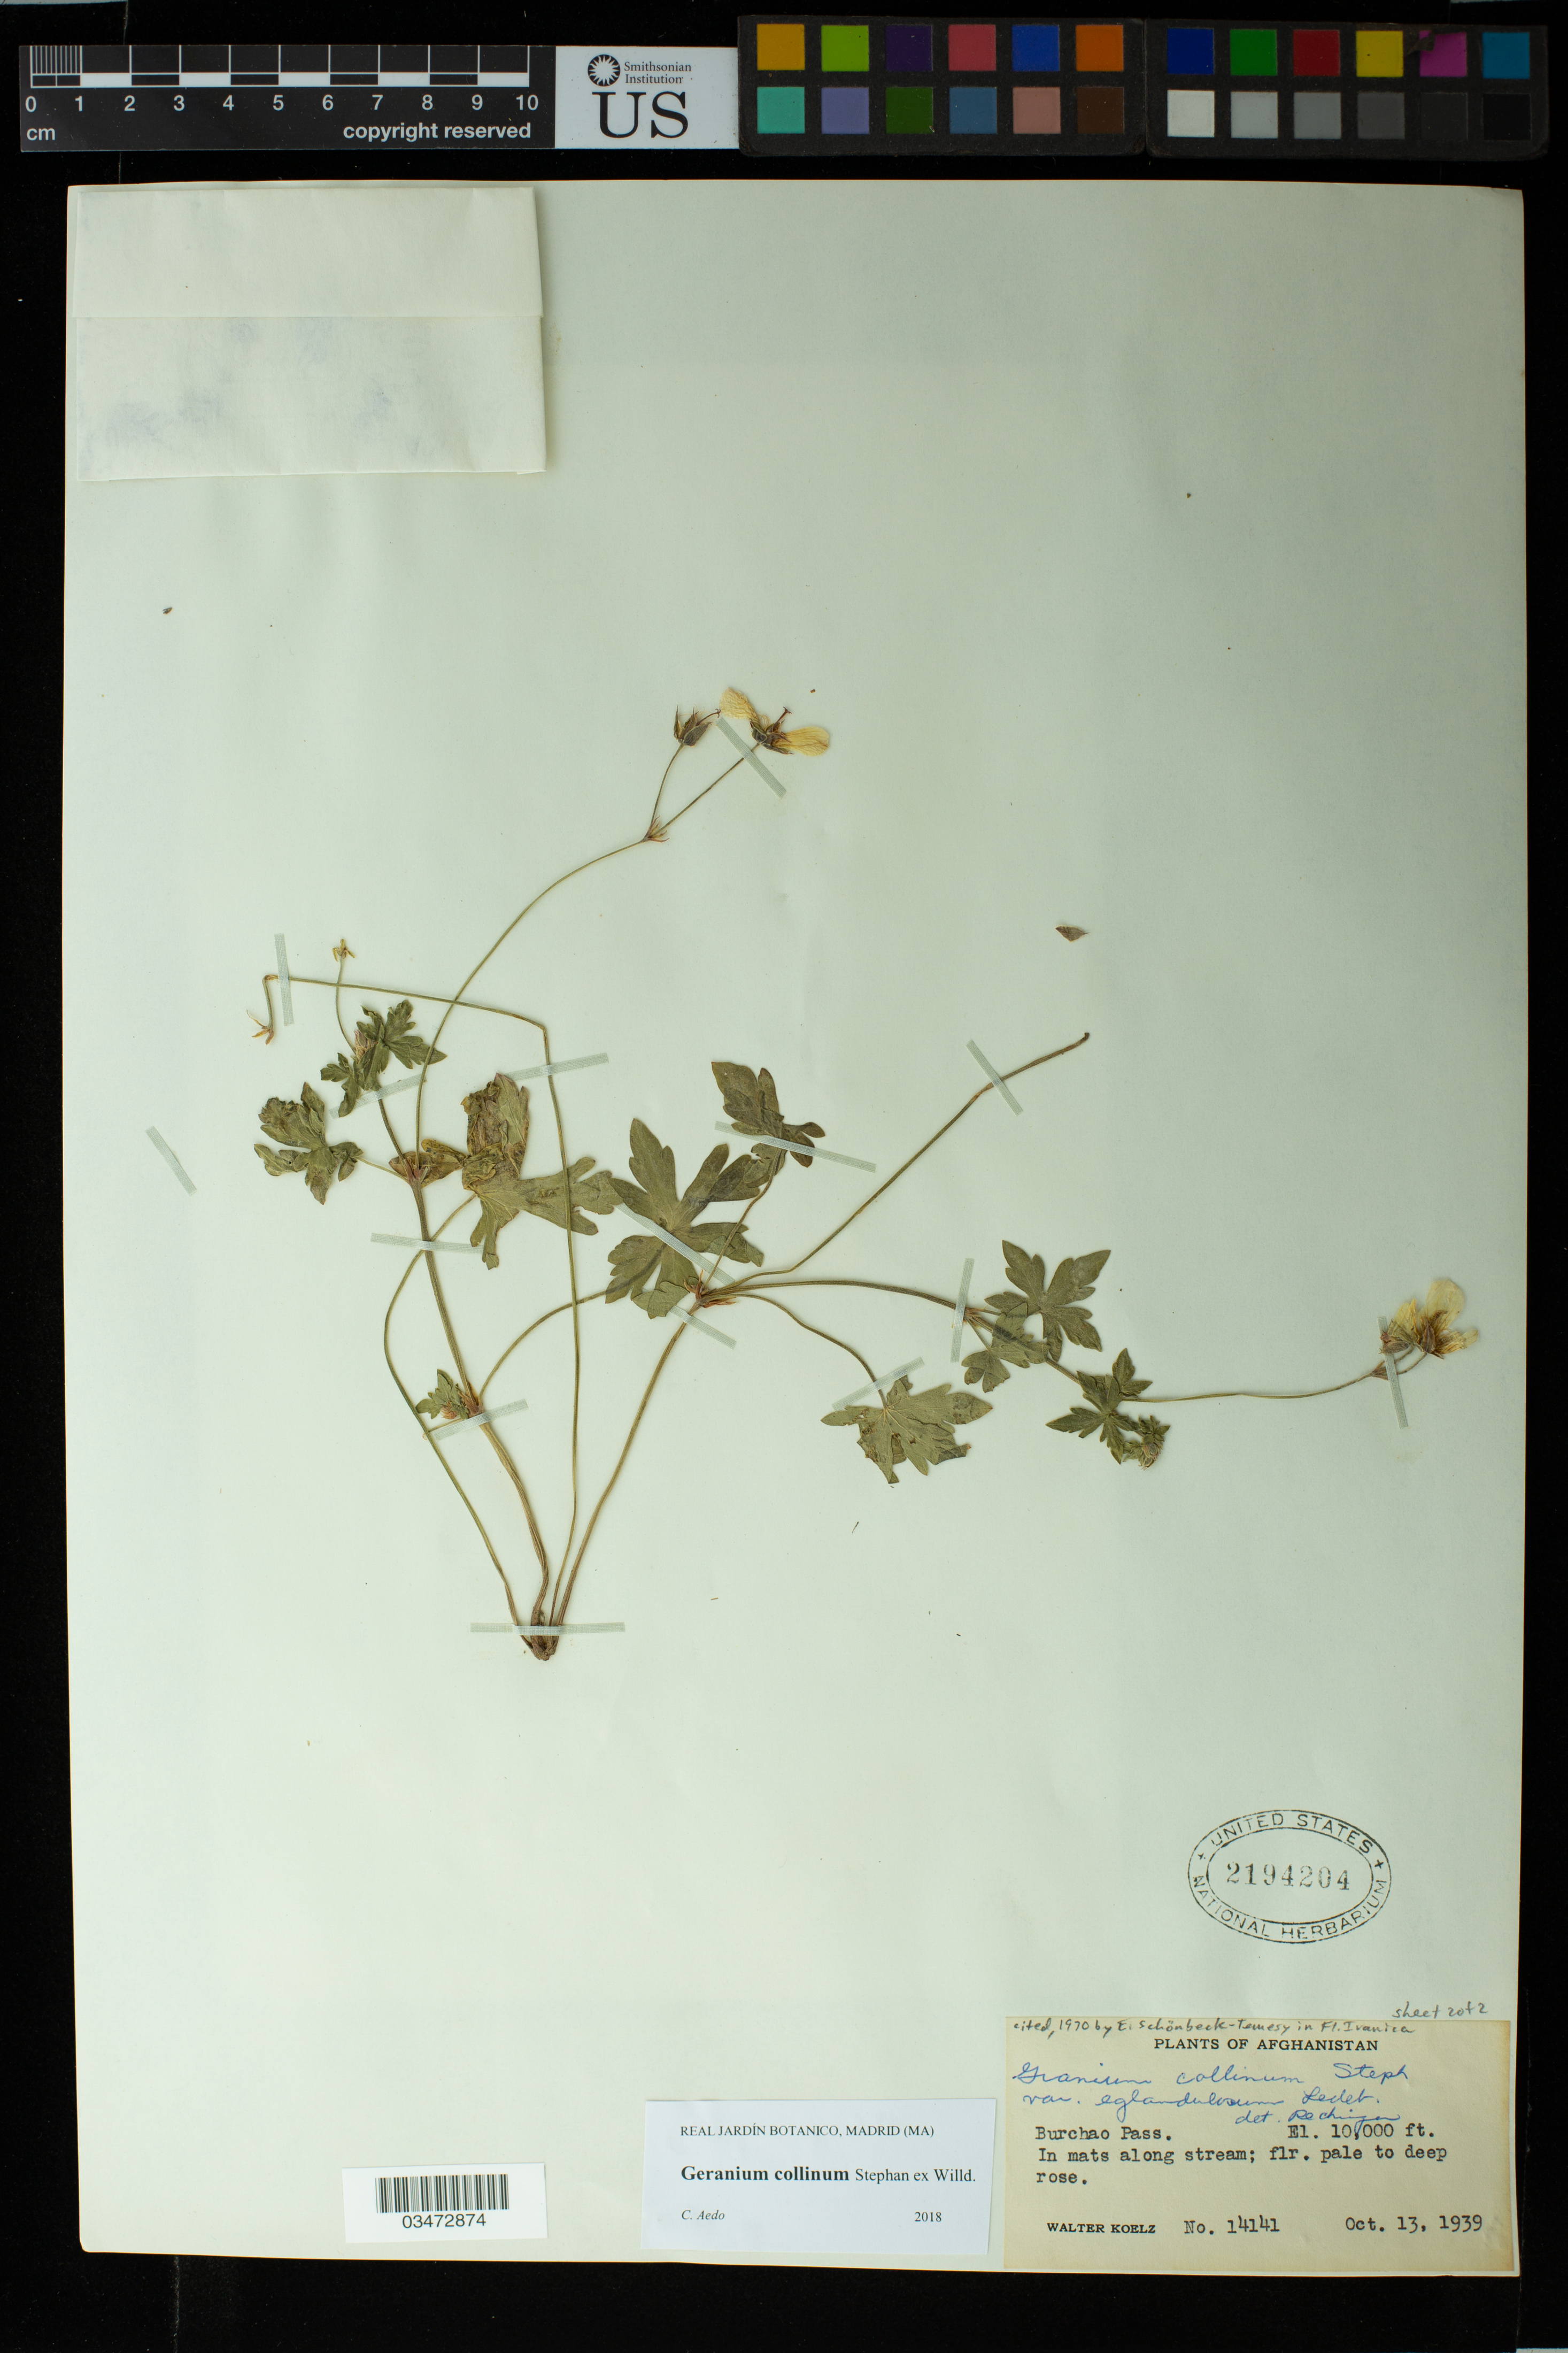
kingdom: Plantae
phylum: Tracheophyta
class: Magnoliopsida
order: Geraniales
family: Geraniaceae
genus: Geranium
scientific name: Geranium collinum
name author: Stephan ex Willd.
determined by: Aedo, C.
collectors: W. N. Koelz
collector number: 14141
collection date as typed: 13 Oct 1939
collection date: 1939-10-13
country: Afghanistan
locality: Burchao Pass; alt. 10000 ft.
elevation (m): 3048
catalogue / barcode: US 2194204